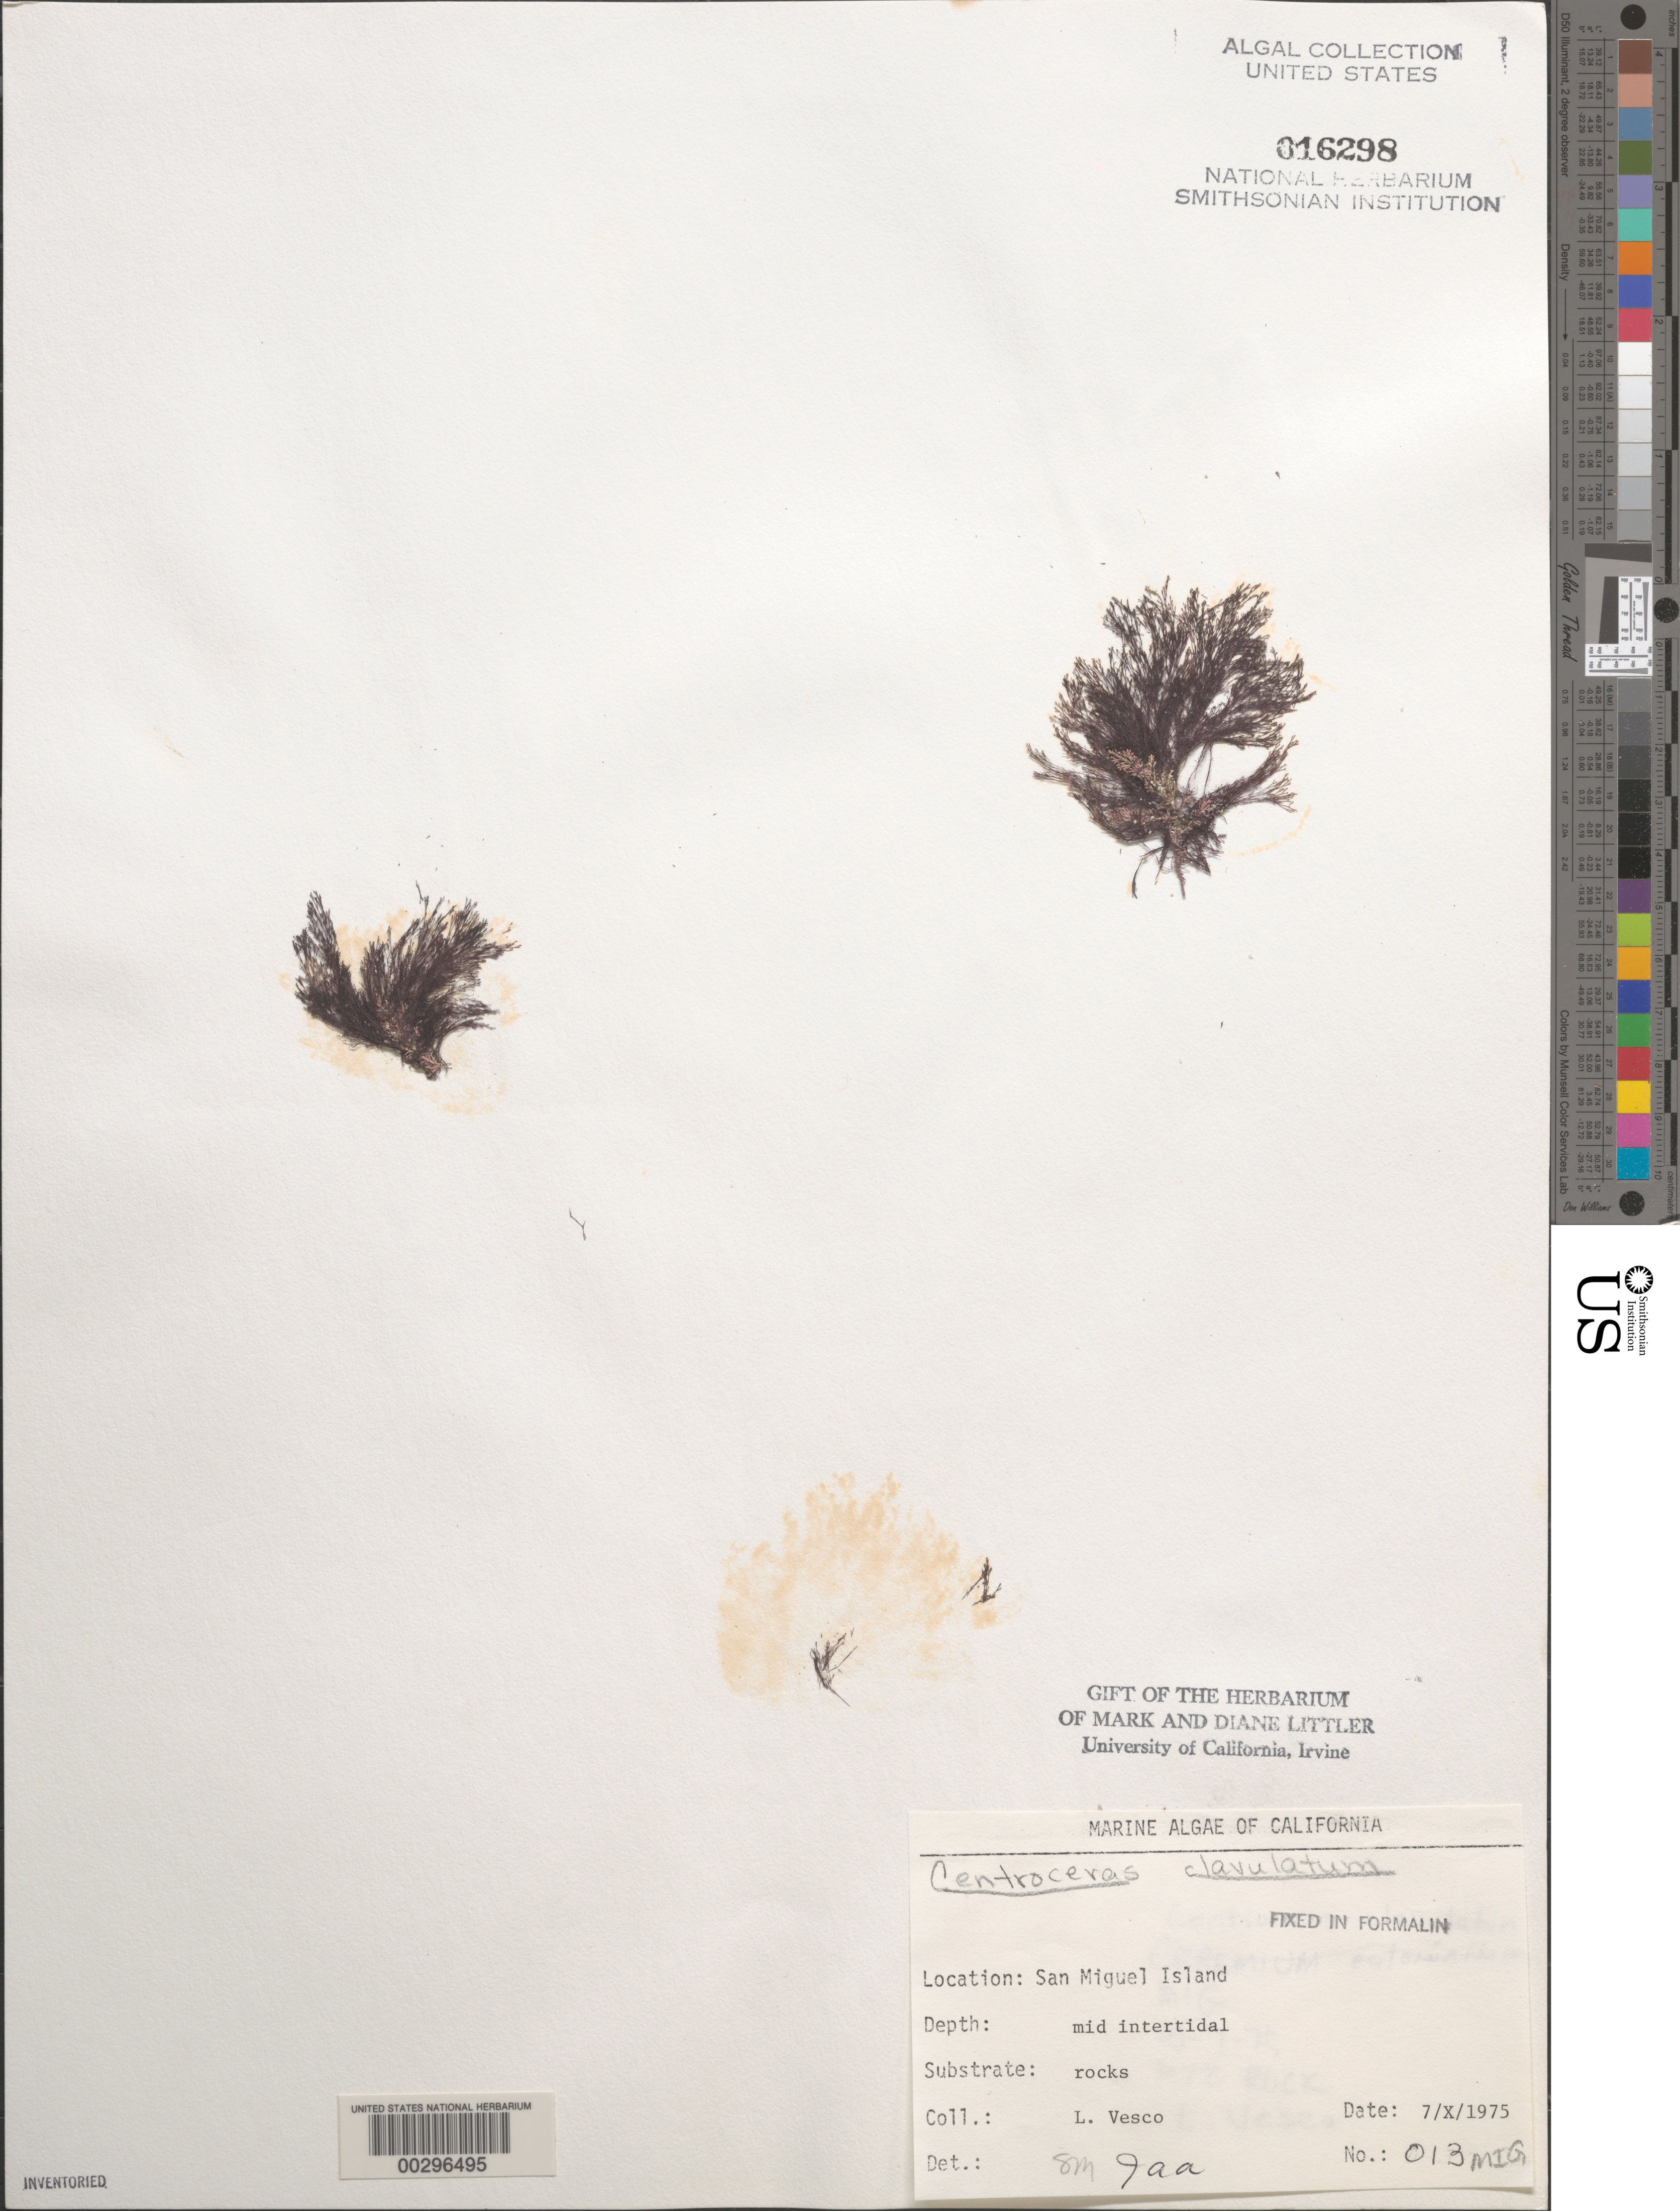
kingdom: Plantae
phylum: Rhodophyta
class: Florideophyceae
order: Ceramiales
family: Ceramiaceae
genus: Centroceras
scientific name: Centroceras clavulatum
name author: (C. Agardh) Mont.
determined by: Murray, S. N.; Abbott, I. A.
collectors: L. Vesco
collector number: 013-mig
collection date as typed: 07 Oct 1975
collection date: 1975-10-07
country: United States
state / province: California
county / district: Santa Barbara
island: San Miguel Island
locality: Cuyler Harbor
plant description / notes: BLM-SOCALBIGHT Rocky Intertidal Survey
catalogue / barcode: US 16298